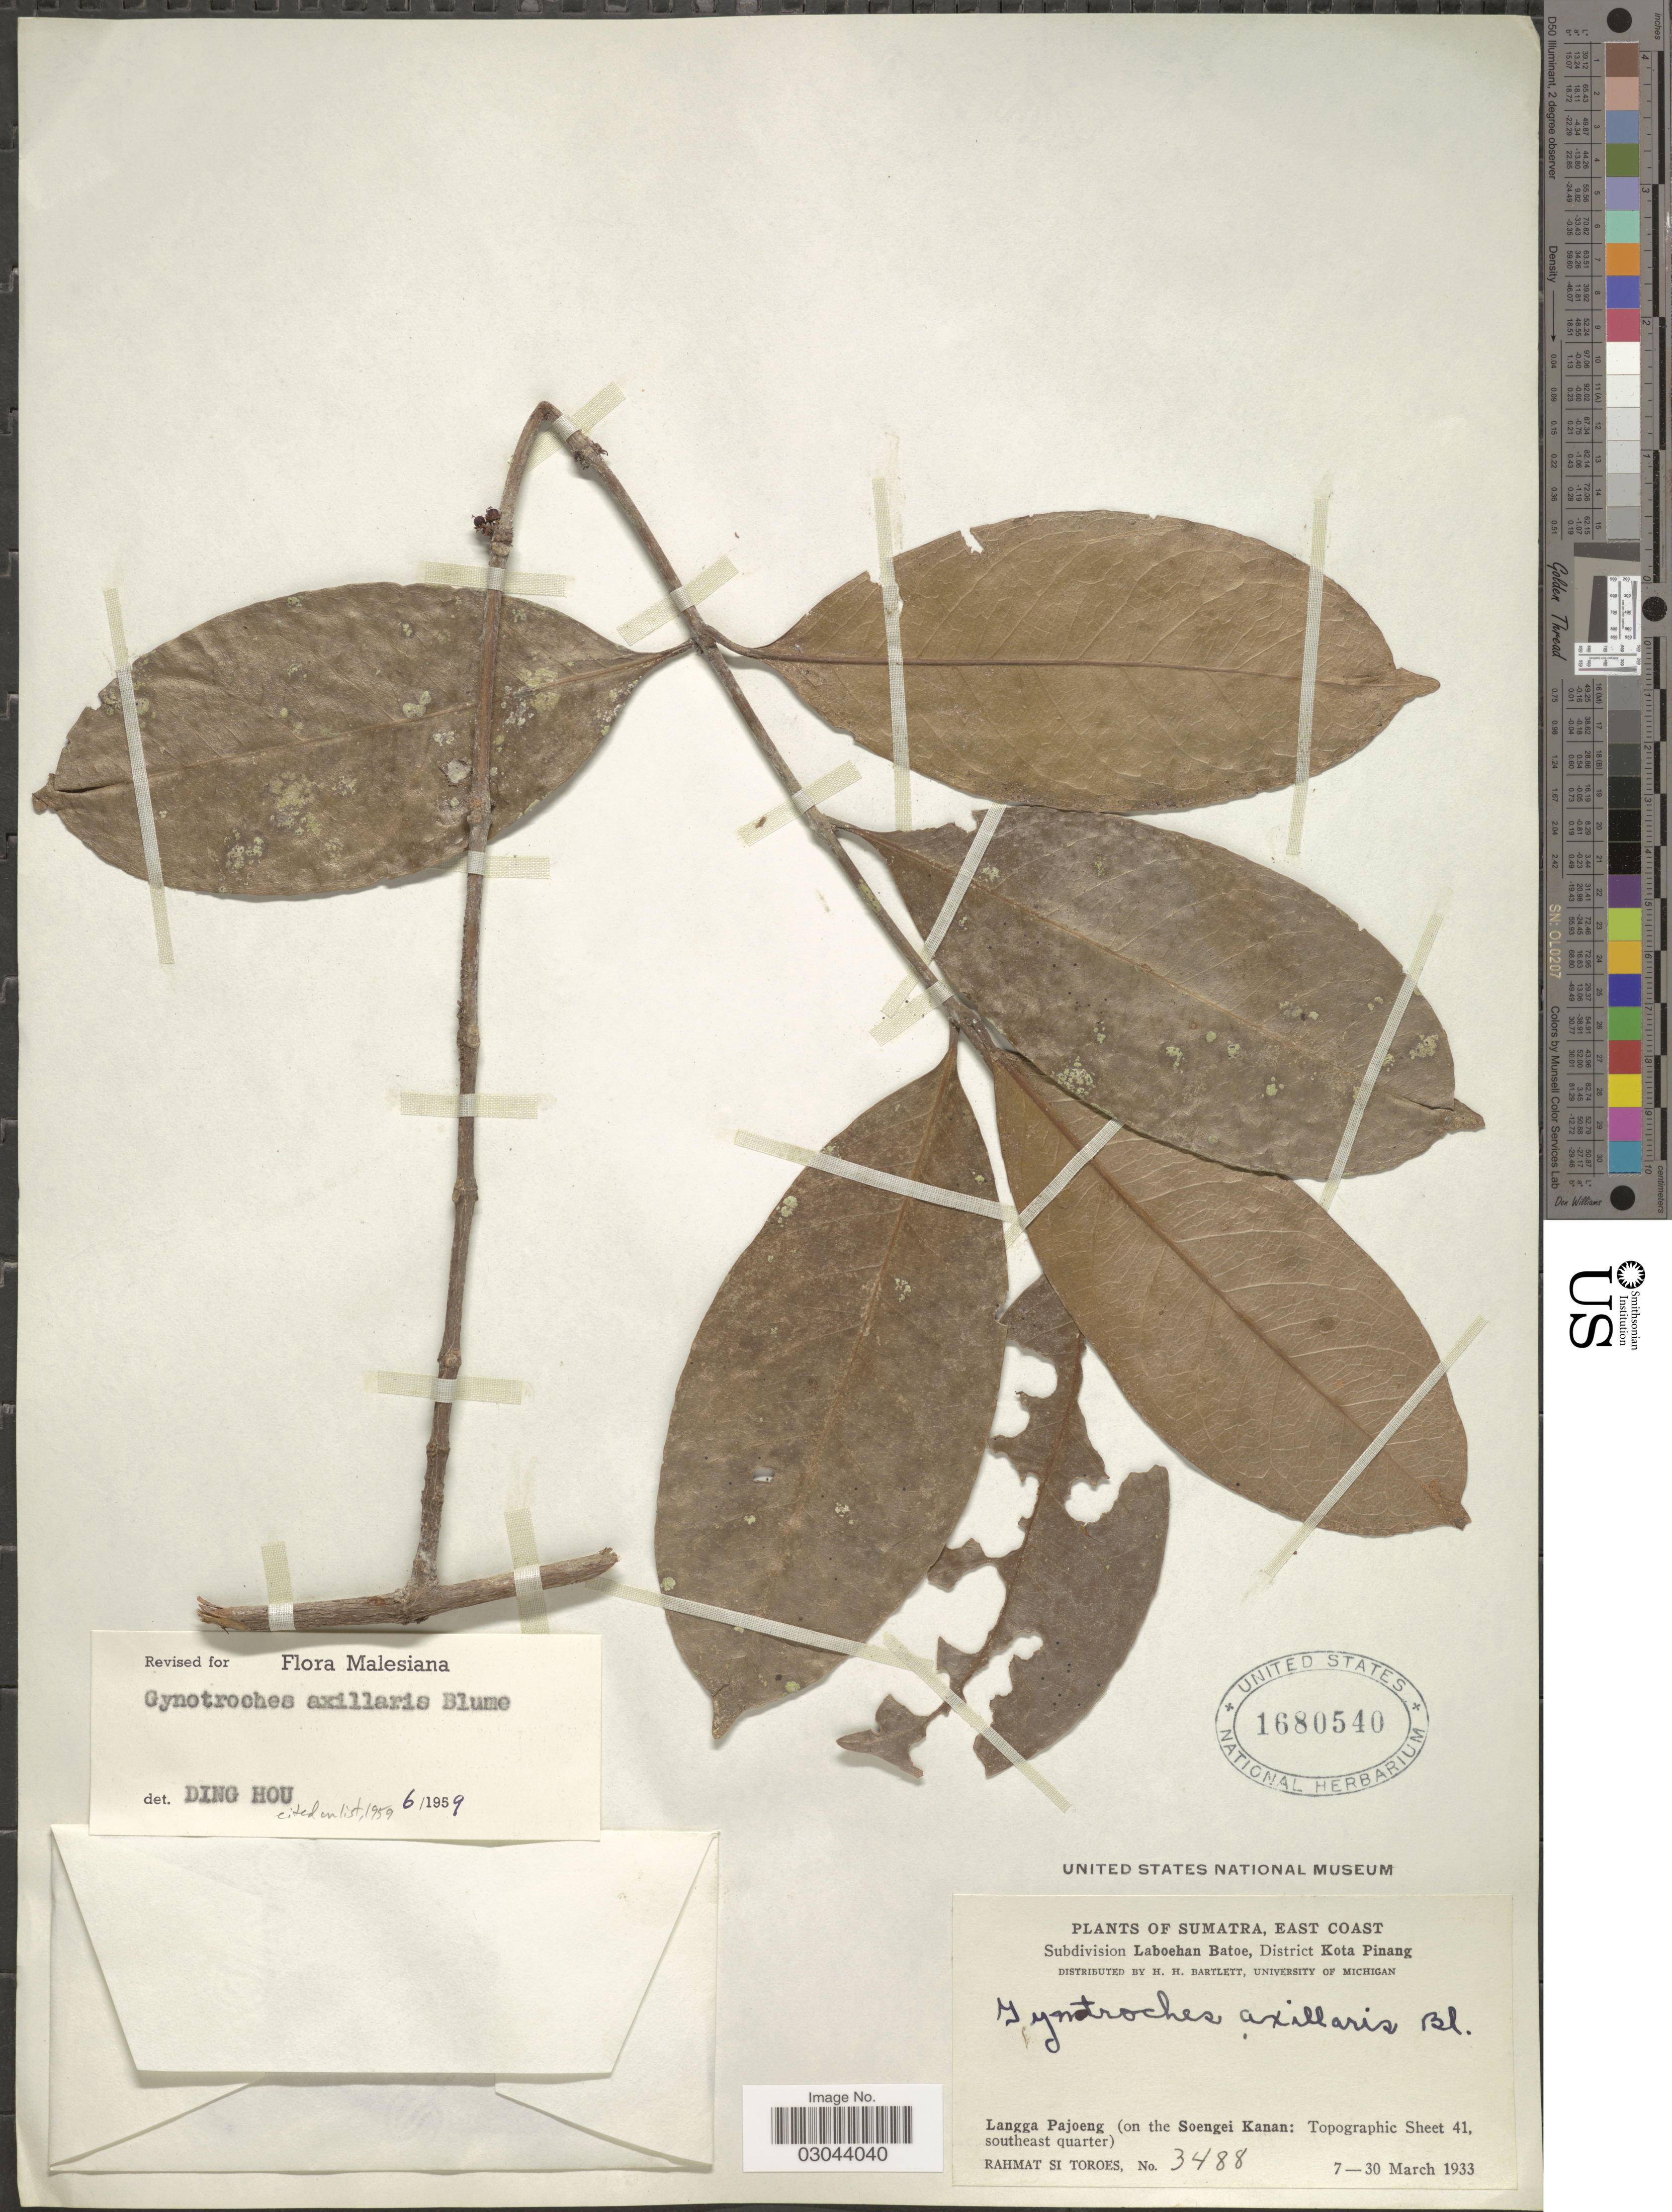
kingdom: Plantae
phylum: Tracheophyta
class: Magnoliopsida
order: Malpighiales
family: Rhizophoraceae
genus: Gynotroches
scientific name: Gynotroches axillaris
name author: Blume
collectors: Rahmat Si Boeea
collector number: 3488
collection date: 1933-03-07/1933-03-30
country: Indonesia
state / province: Sumatra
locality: East Coast. Subdivision Laboehan Batoe, District Kota Pinang. Langga Pajoeng (on the Soengei Kanan: Topographic Sheet 41, southeast quarter).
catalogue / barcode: US 1680540